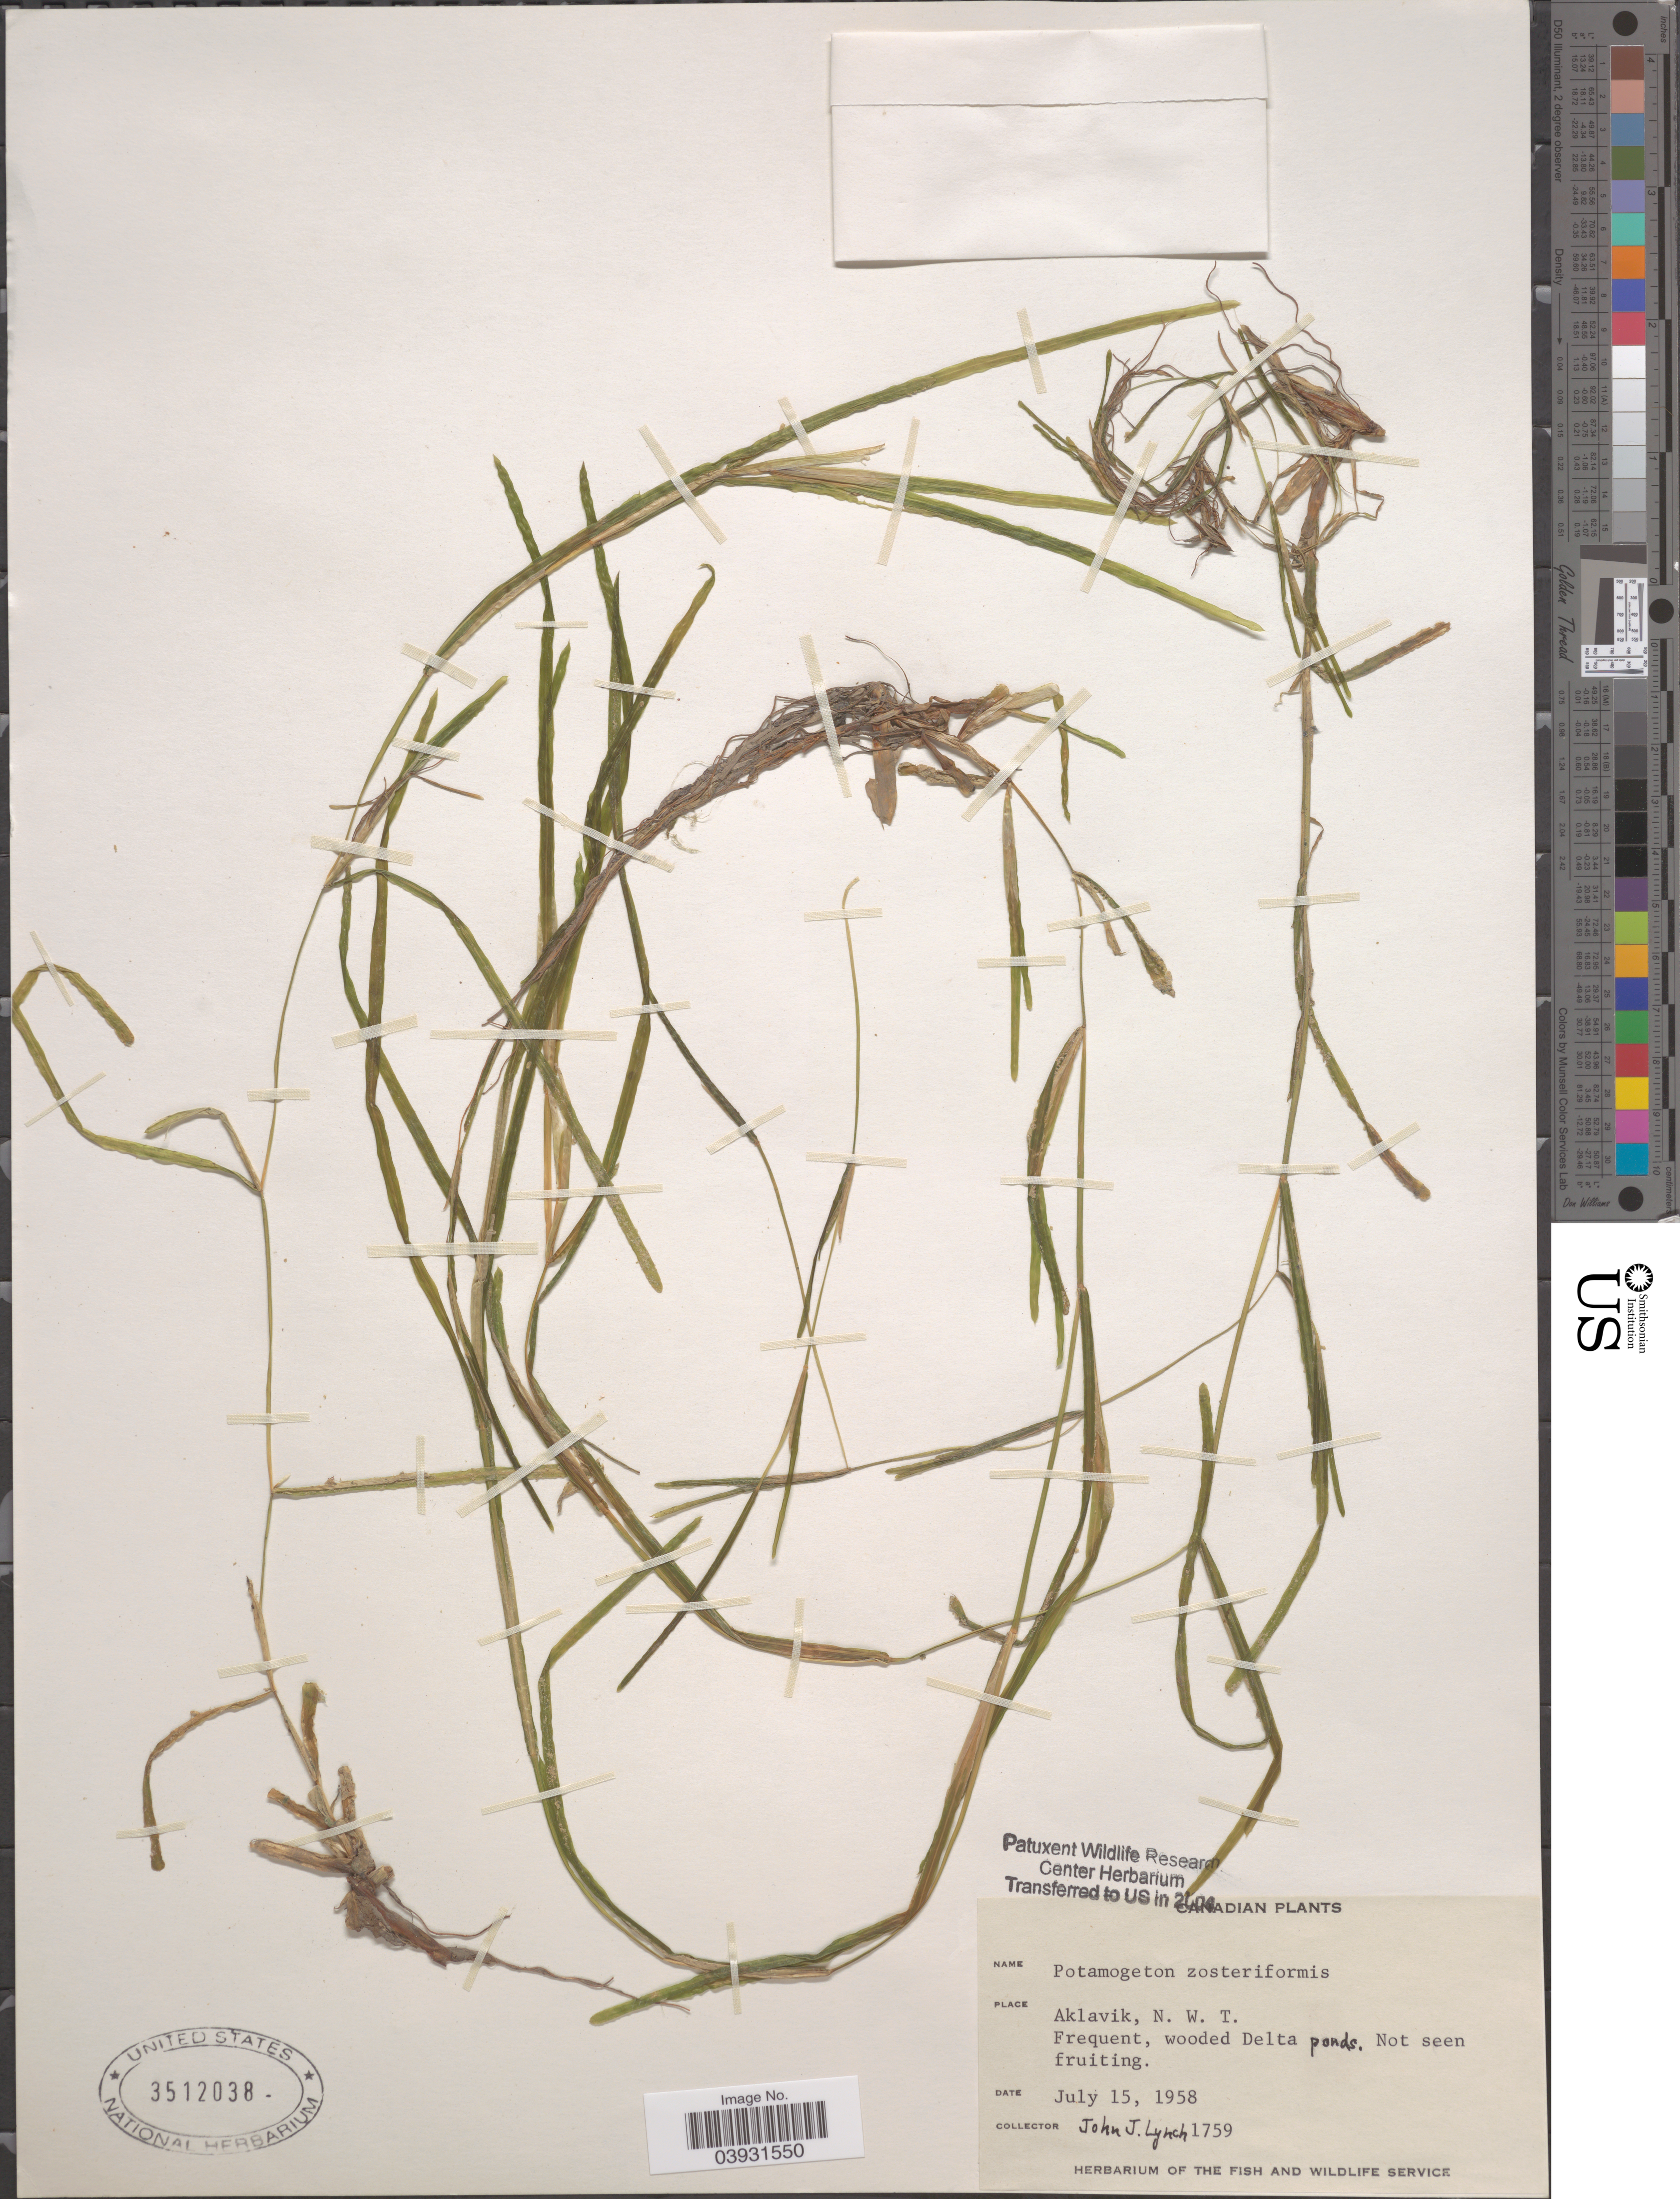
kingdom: Plantae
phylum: Tracheophyta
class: Liliopsida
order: Alismatales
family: Potamogetonaceae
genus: Potamogeton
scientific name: Potamogeton zosterifolius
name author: Schumach.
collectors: J. Lynch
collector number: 1759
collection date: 1958-07-15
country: Canada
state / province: Northwest Territories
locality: Aklavik. Wooded Delta ponds.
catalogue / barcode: US 3512038